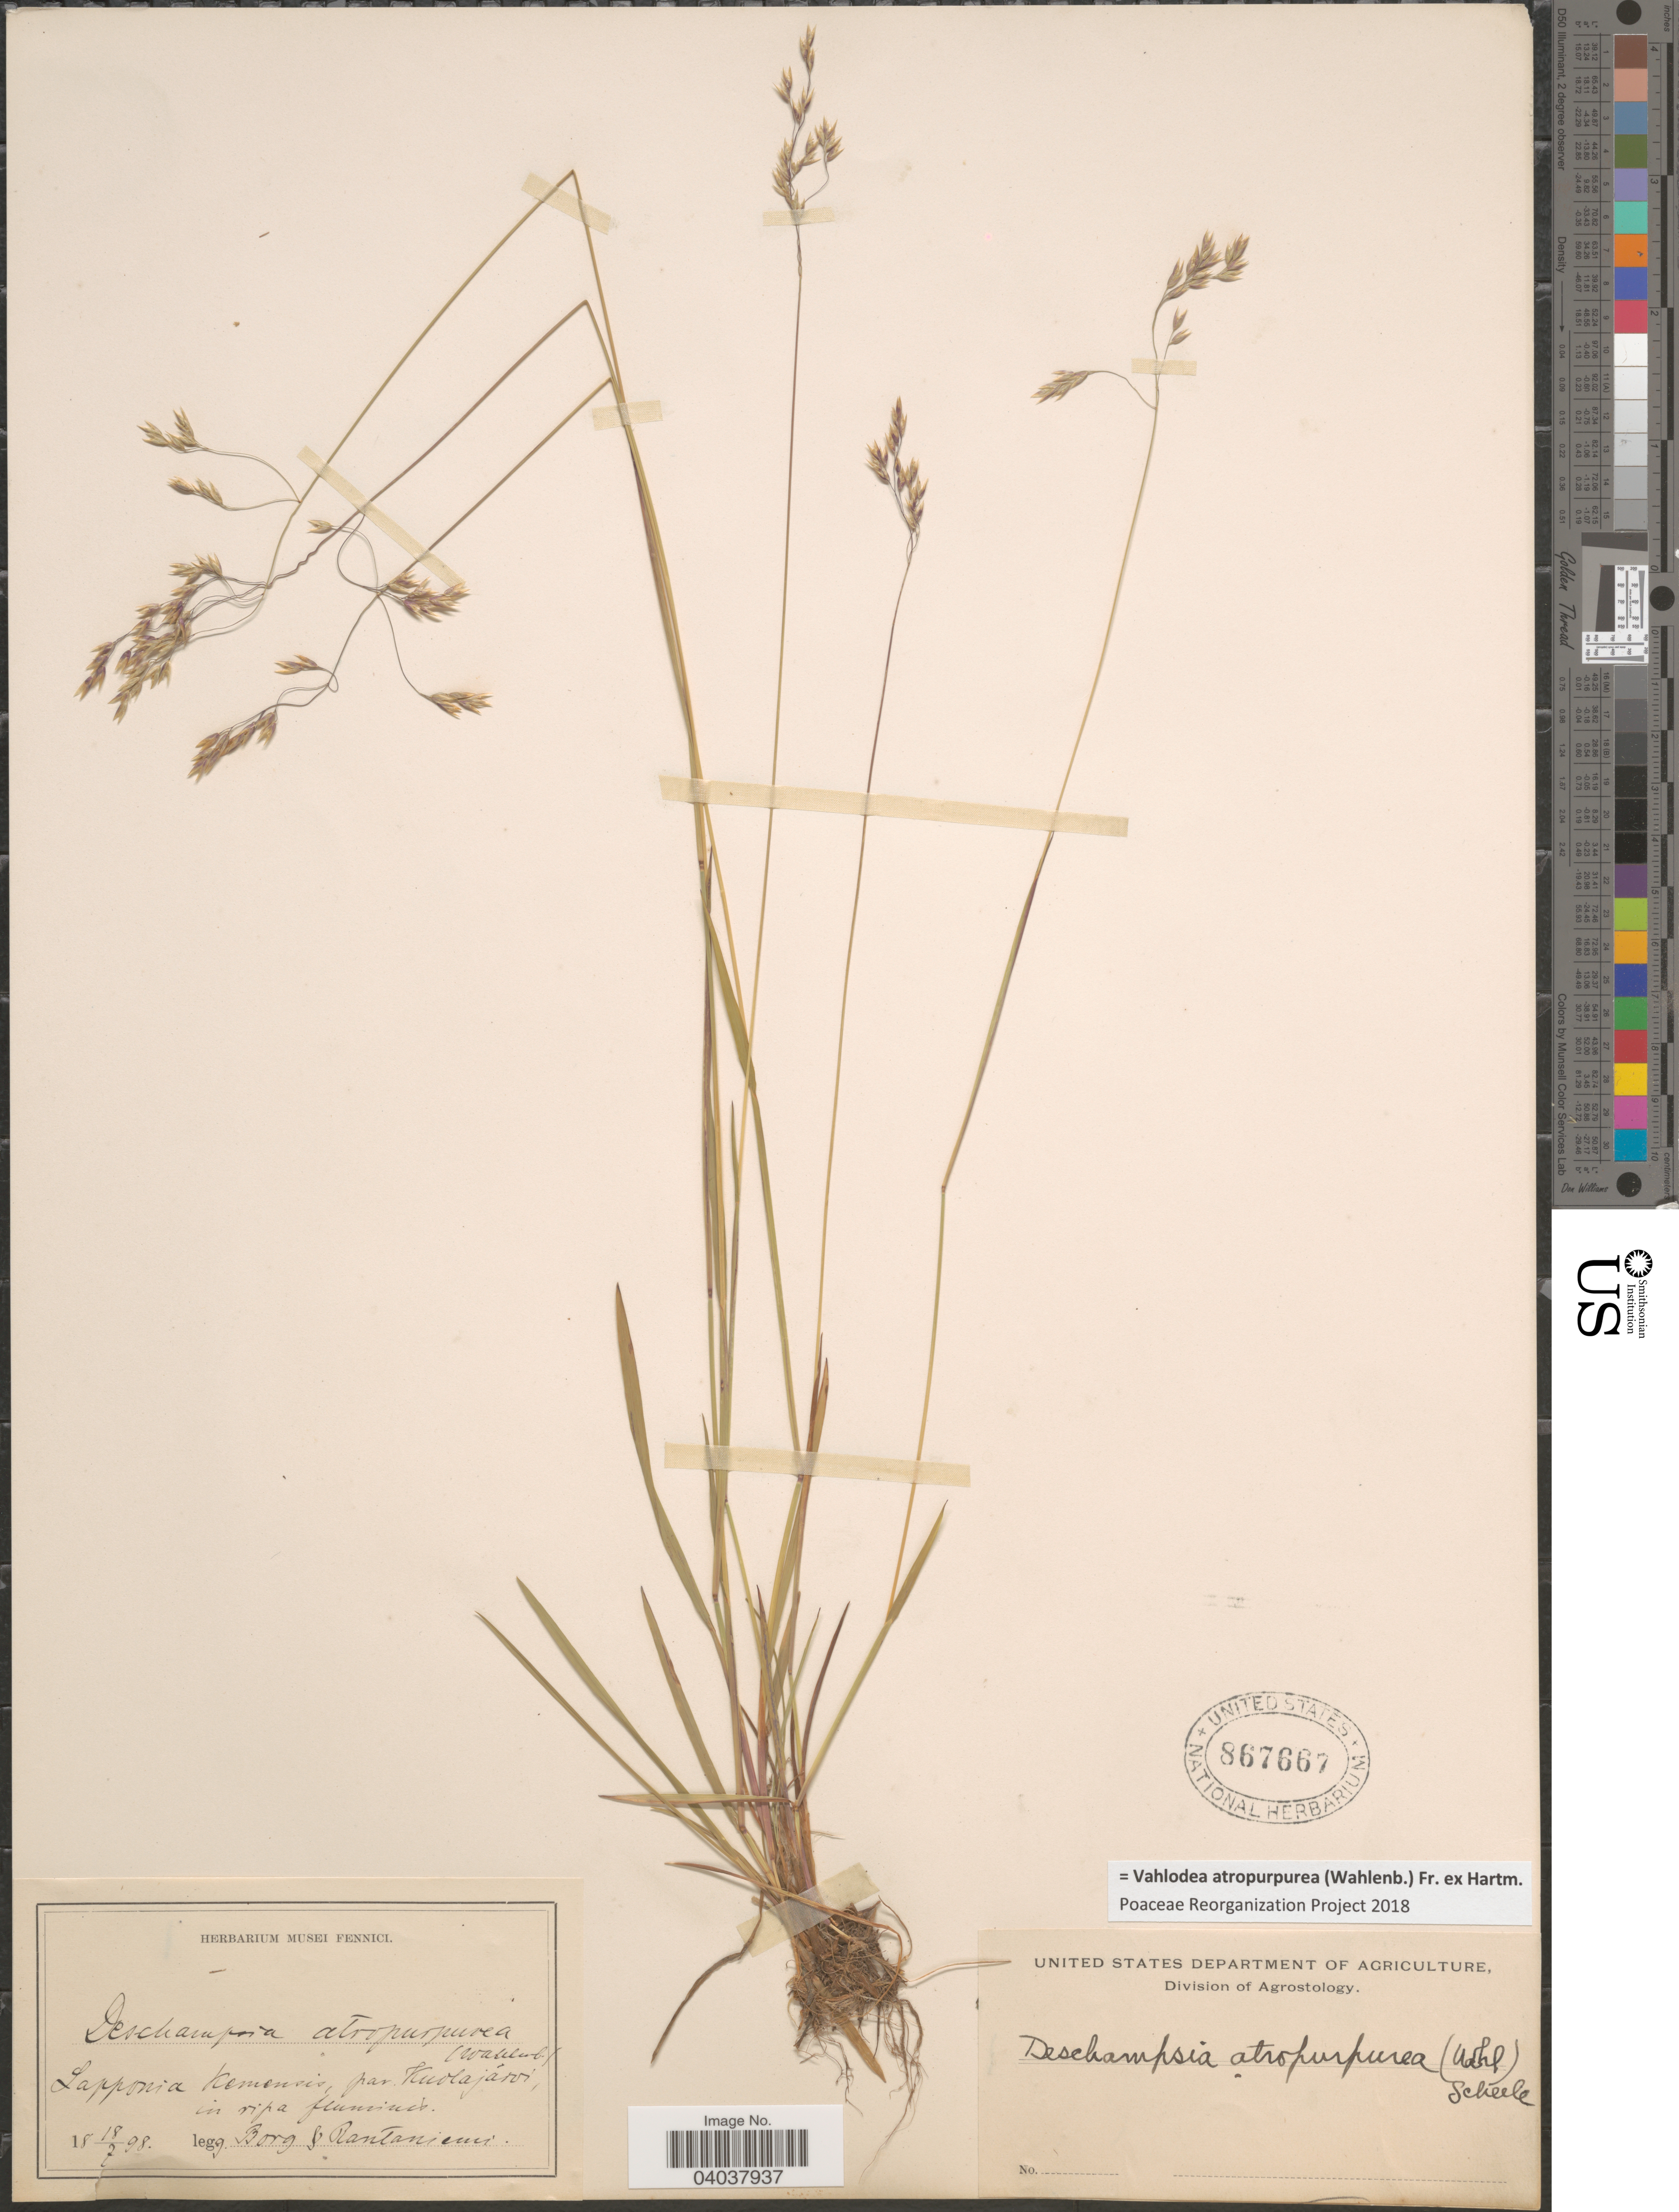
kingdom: Plantae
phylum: Tracheophyta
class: Liliopsida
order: Poales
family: Poaceae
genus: Vahlodea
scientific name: Vahlodea atropurpurea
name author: (Wahlenb.) Fr. ex Hartm.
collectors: Borg & Rantaniemi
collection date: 1898-07-18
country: Finland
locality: Lapponia kemensis, par.Kuolajärvi.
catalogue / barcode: US 867667